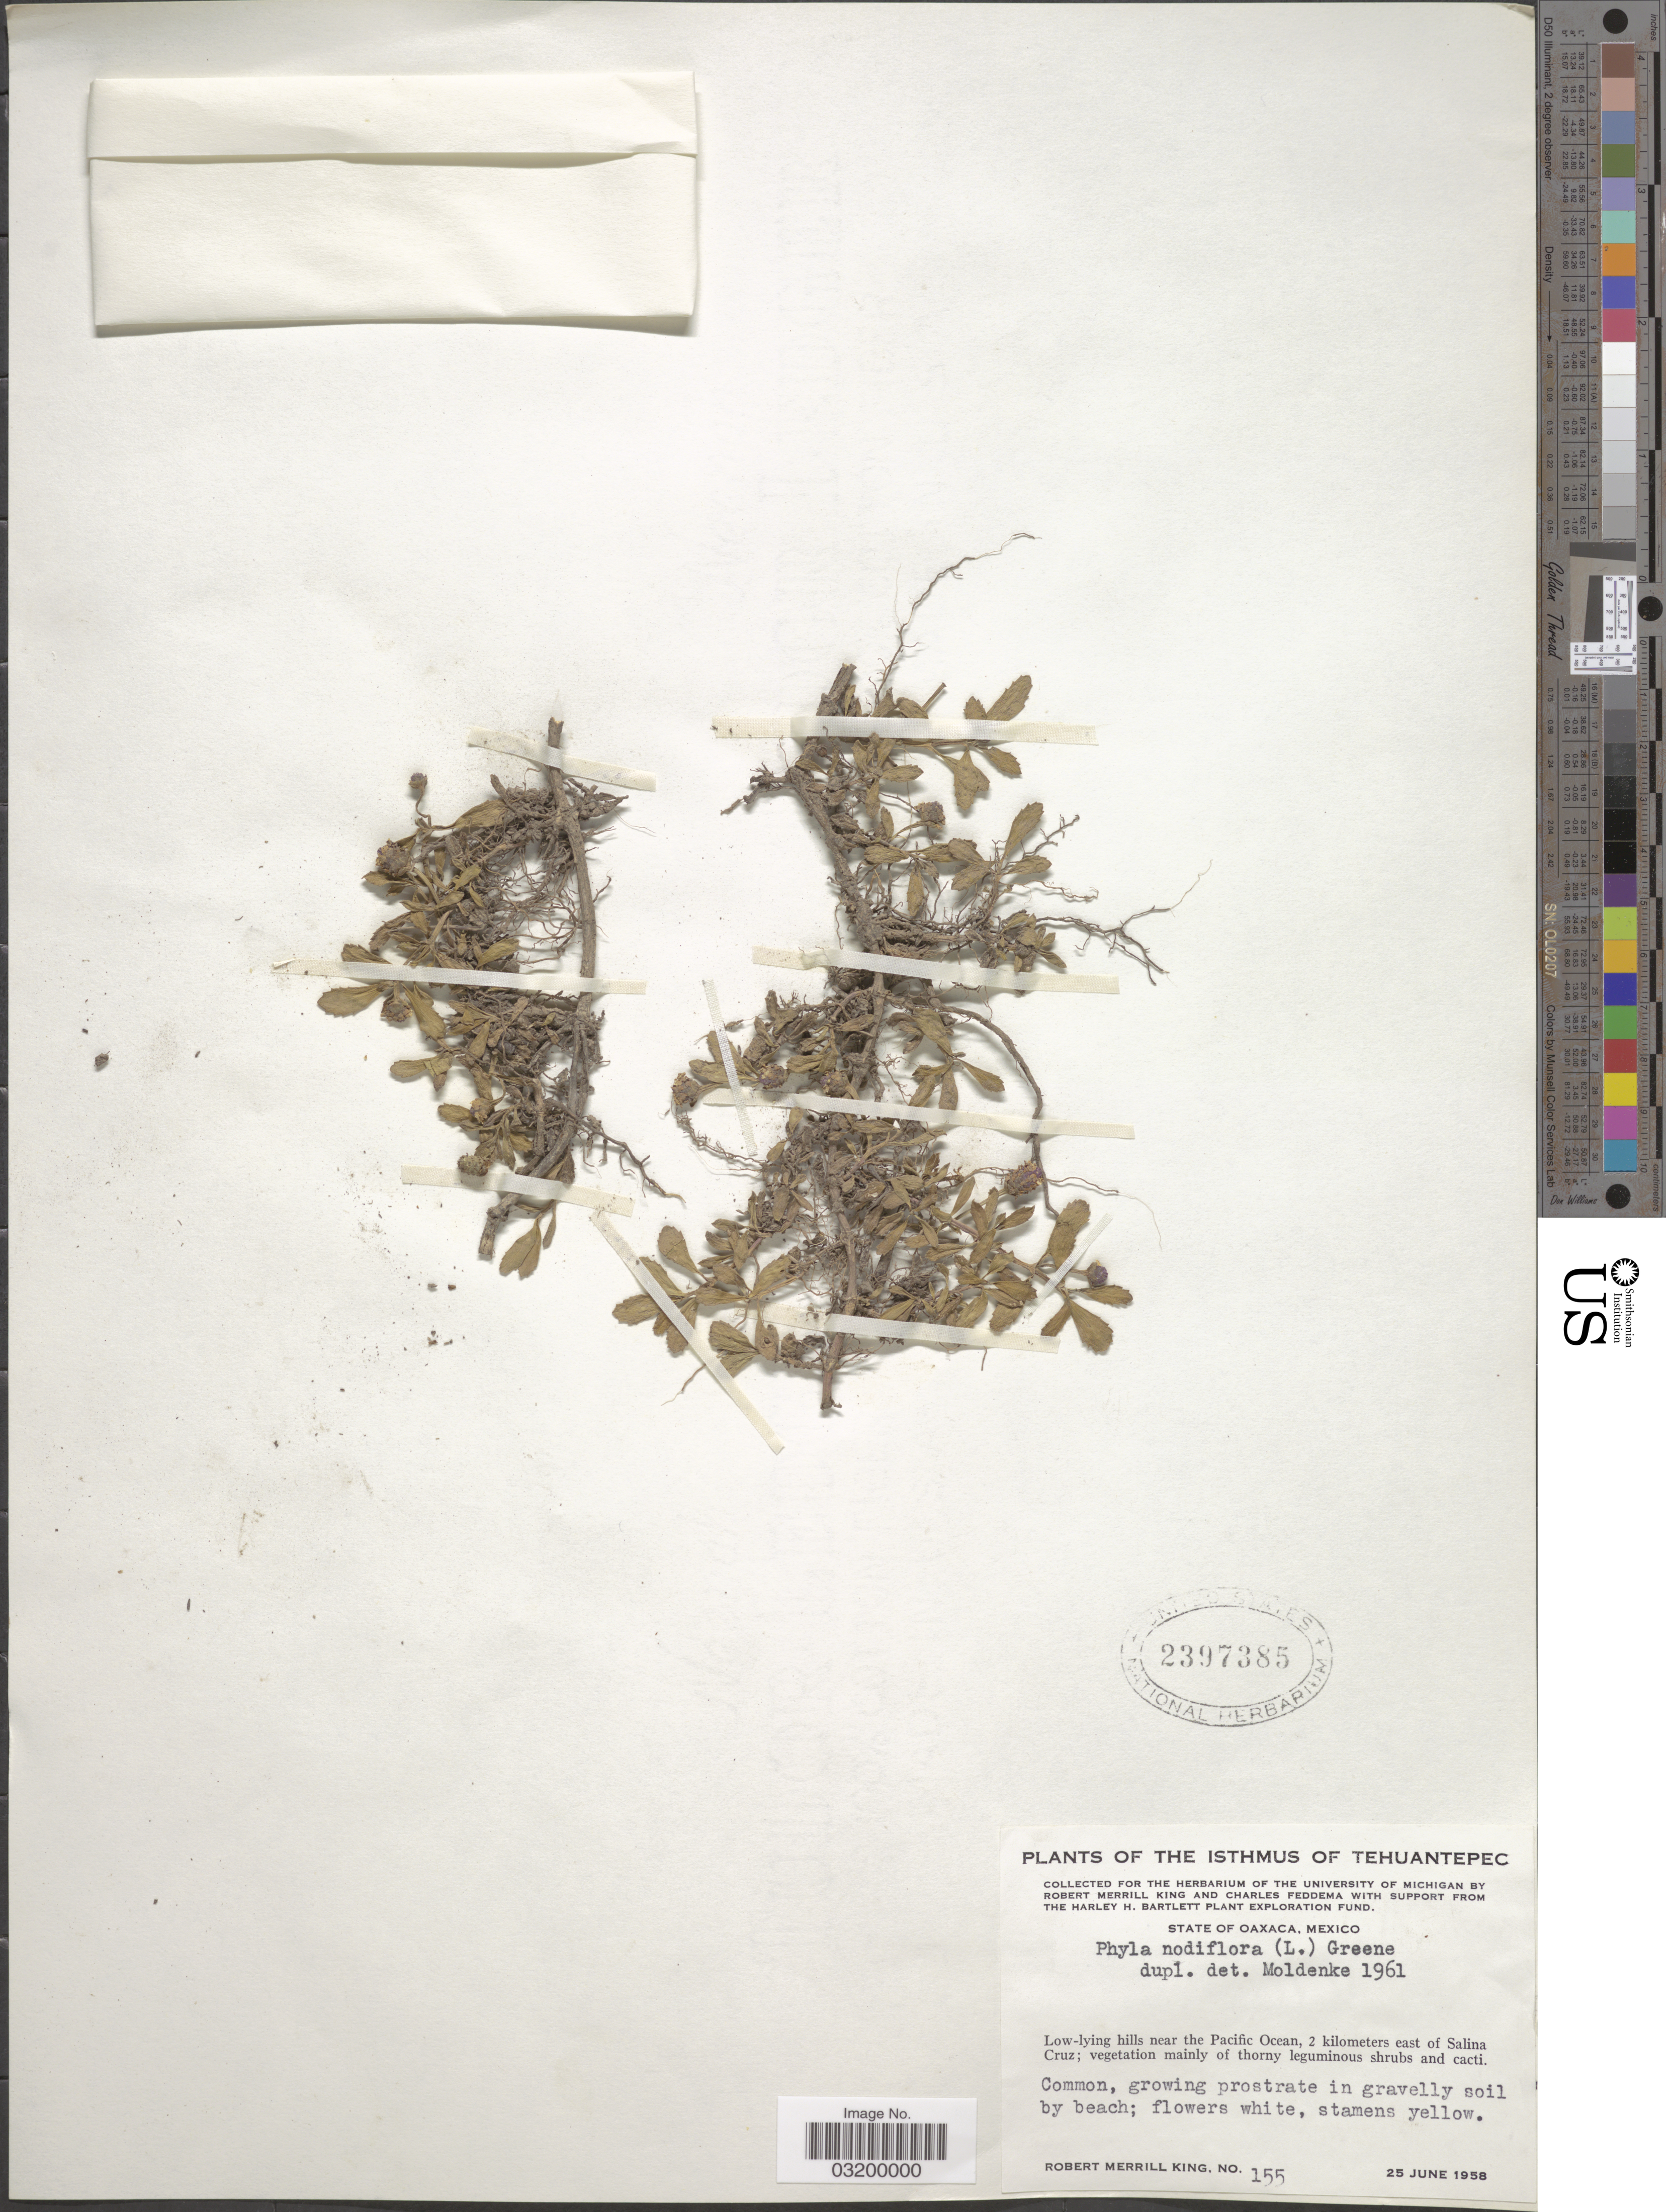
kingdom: Plantae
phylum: Tracheophyta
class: Magnoliopsida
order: Lamiales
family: Verbenaceae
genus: Phyla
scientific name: Phyla nodiflora var. nodiflora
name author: (L.) Greene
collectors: R. M. King & C. Feddema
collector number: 155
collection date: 1958-06-25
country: Mexico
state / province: Oaxaca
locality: The Isthmus of Tehuantepec. Low-lying hills near the Pacific Ocean, 2 kilometers east of Salina Cruz.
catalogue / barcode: US 2397385